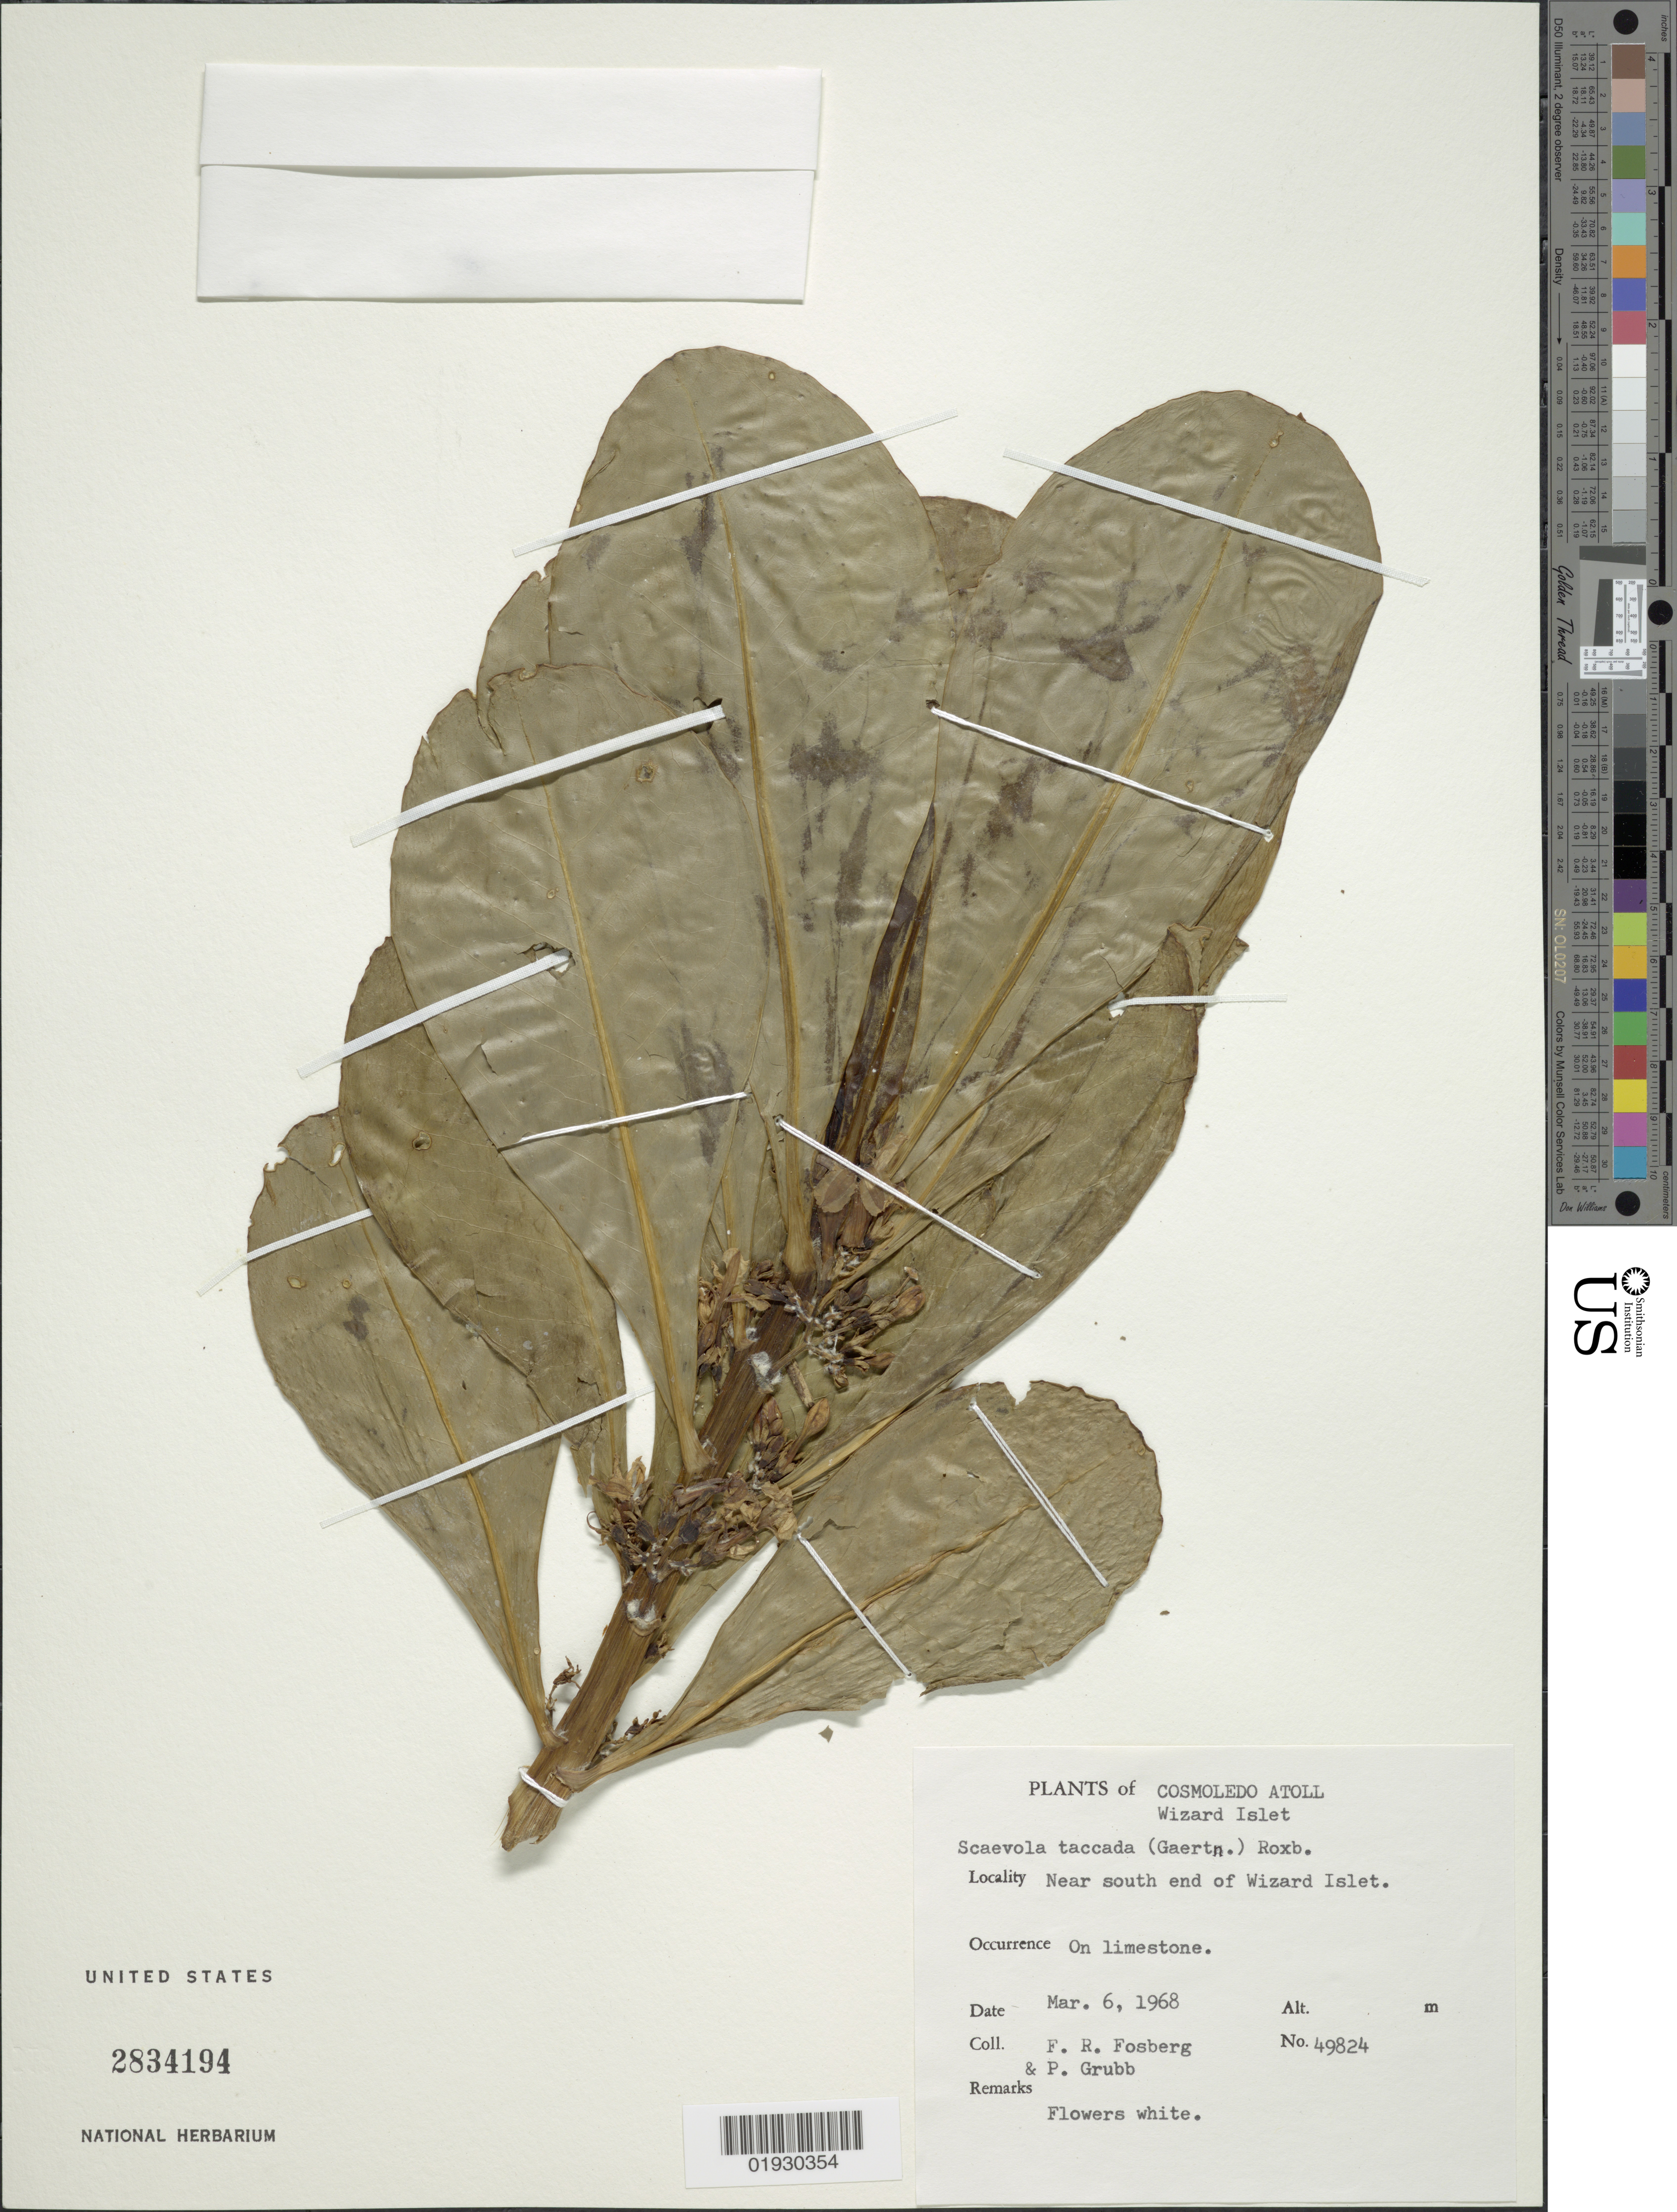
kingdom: Plantae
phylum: Tracheophyta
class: Magnoliopsida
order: Asterales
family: Goodeniaceae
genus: Scaevola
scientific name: Scaevola taccada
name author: (Gaertn.) Roxb.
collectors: F. R. Fosberg & P. J. Grubb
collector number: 49824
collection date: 1968-03-06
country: Seychelles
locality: Cosmoledo Atoll. Wizard Islet. Near south end of Wizard Islet.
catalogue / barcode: US 2834194